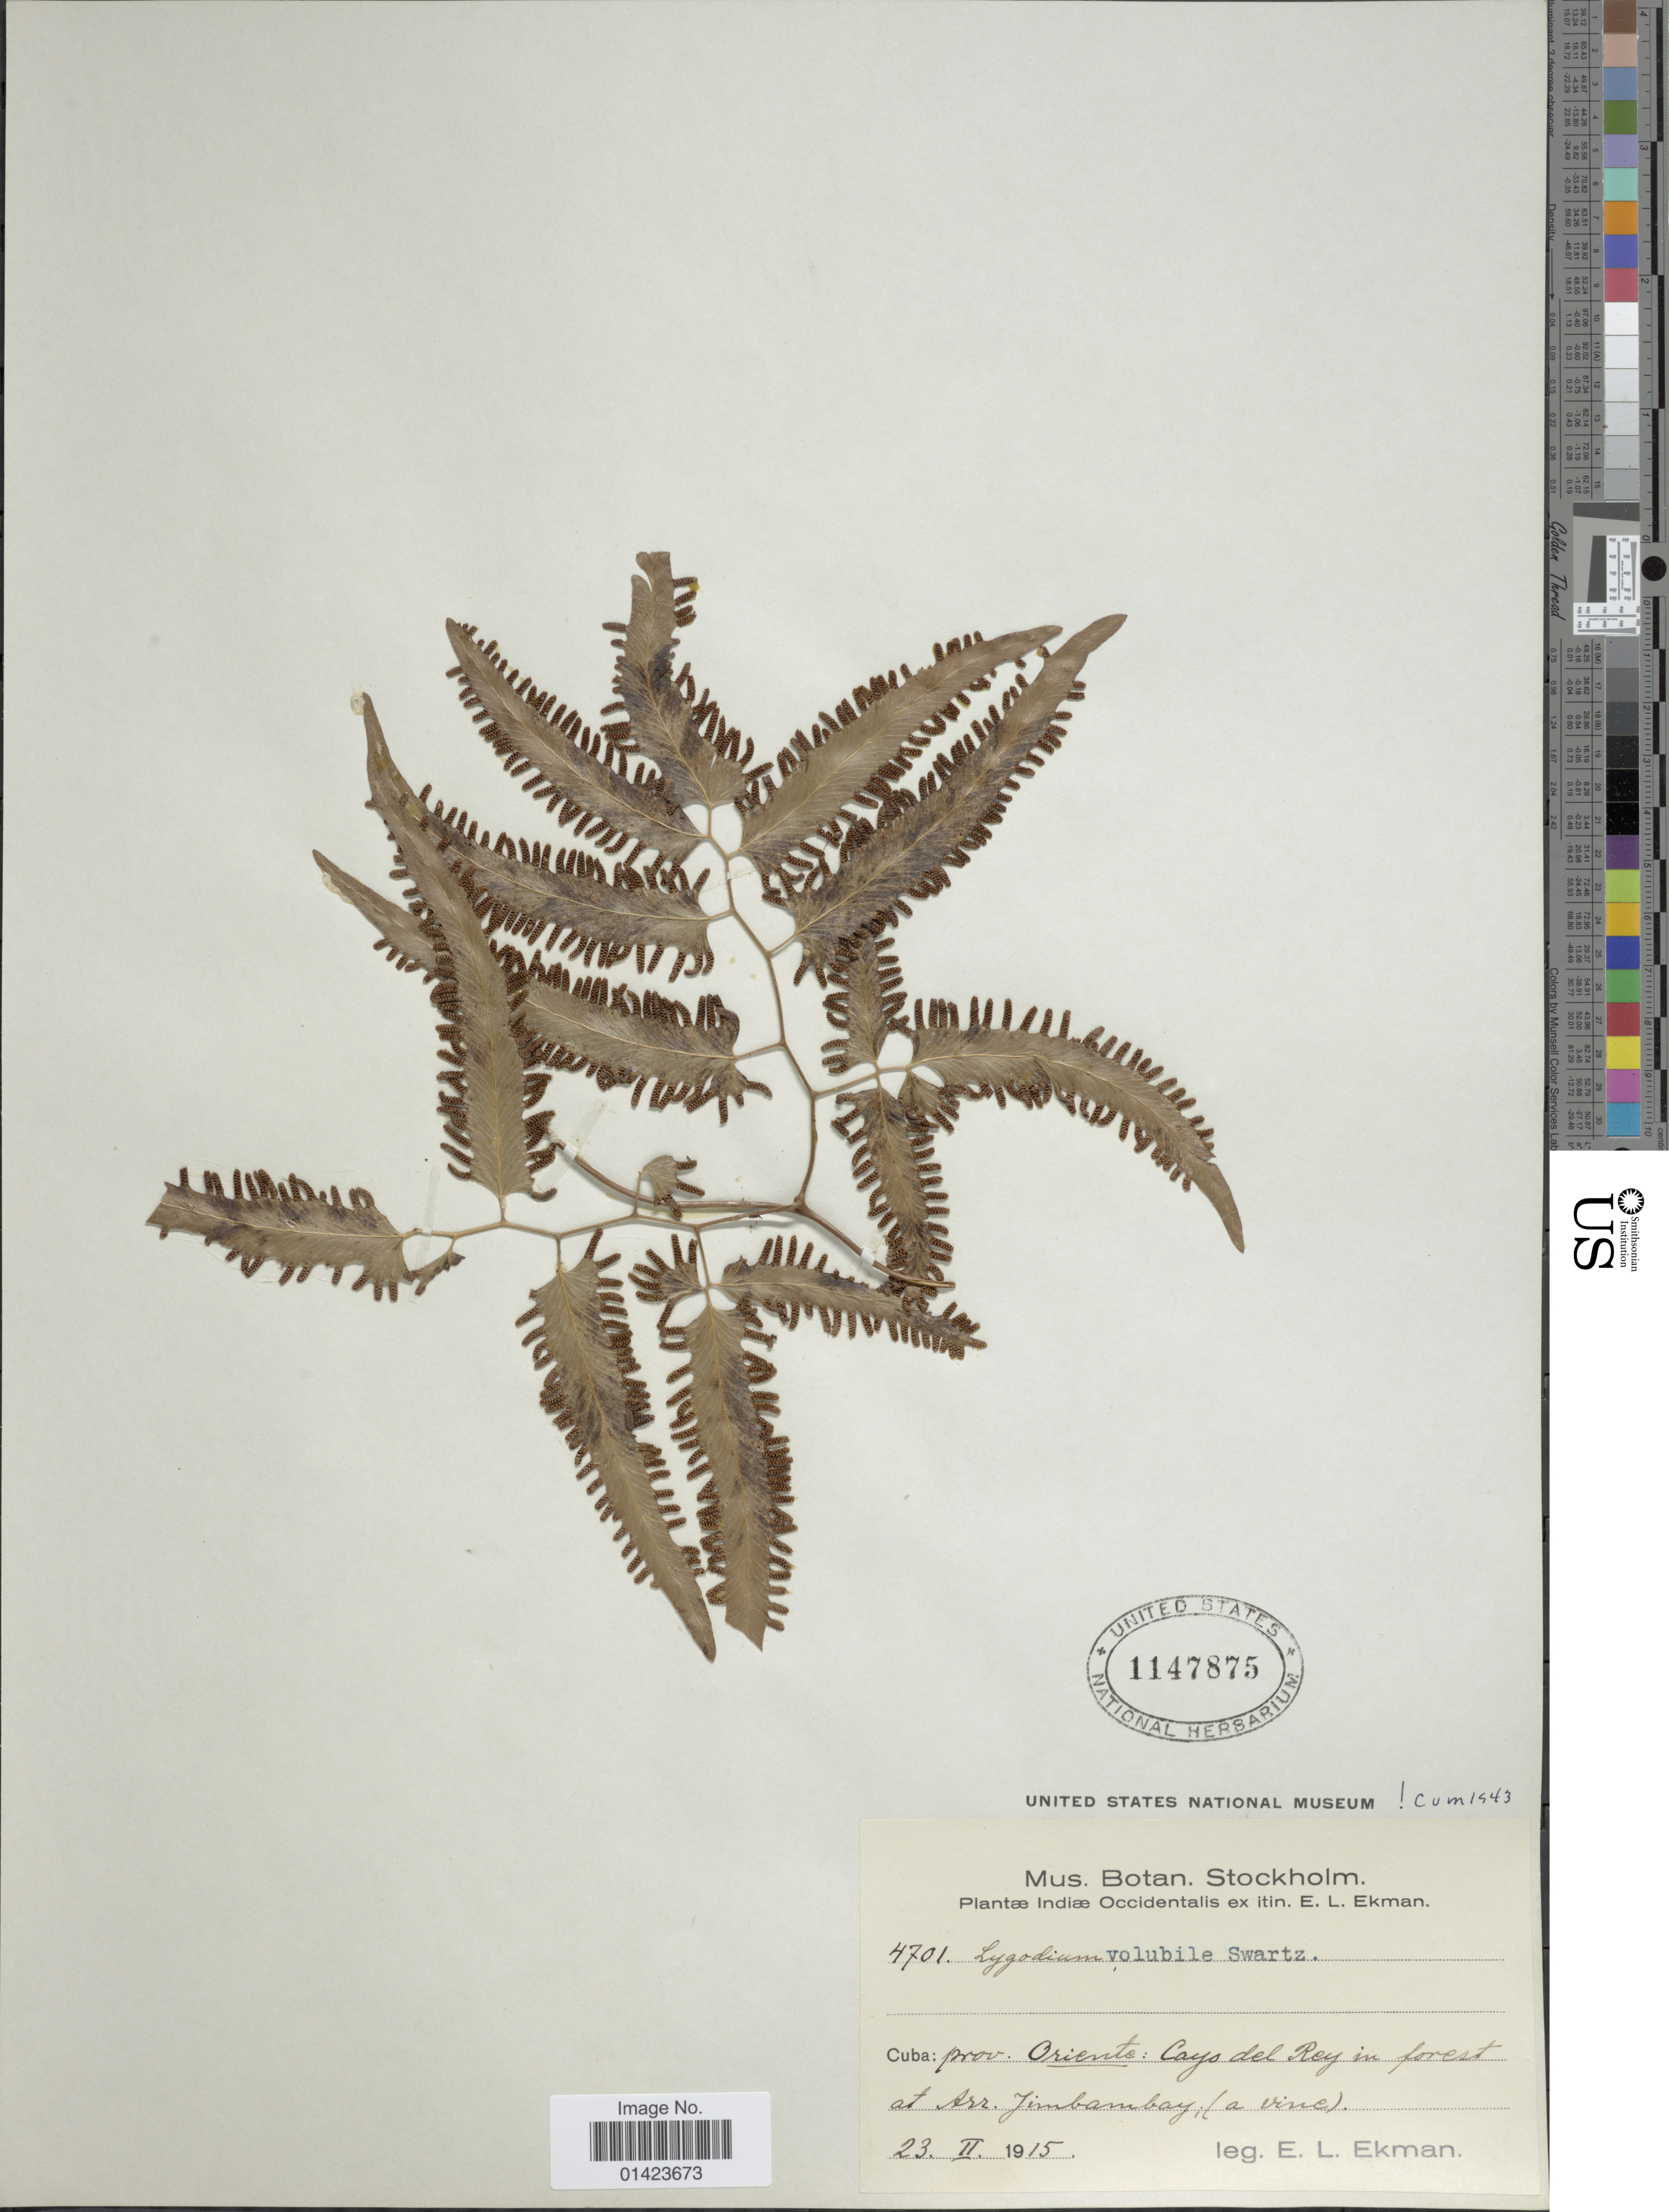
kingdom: Plantae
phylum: Tracheophyta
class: Polypodiopsida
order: Schizaeales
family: Lygodiaceae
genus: Lygodium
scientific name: Lygodium volubile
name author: Sw.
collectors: E. L. Ekman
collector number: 4701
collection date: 1915-02-23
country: Cuba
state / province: Oriente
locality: Cuba: prov. Oriente: Cayo del Rey in forest at Arr. Jimbambay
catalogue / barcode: US 1147875